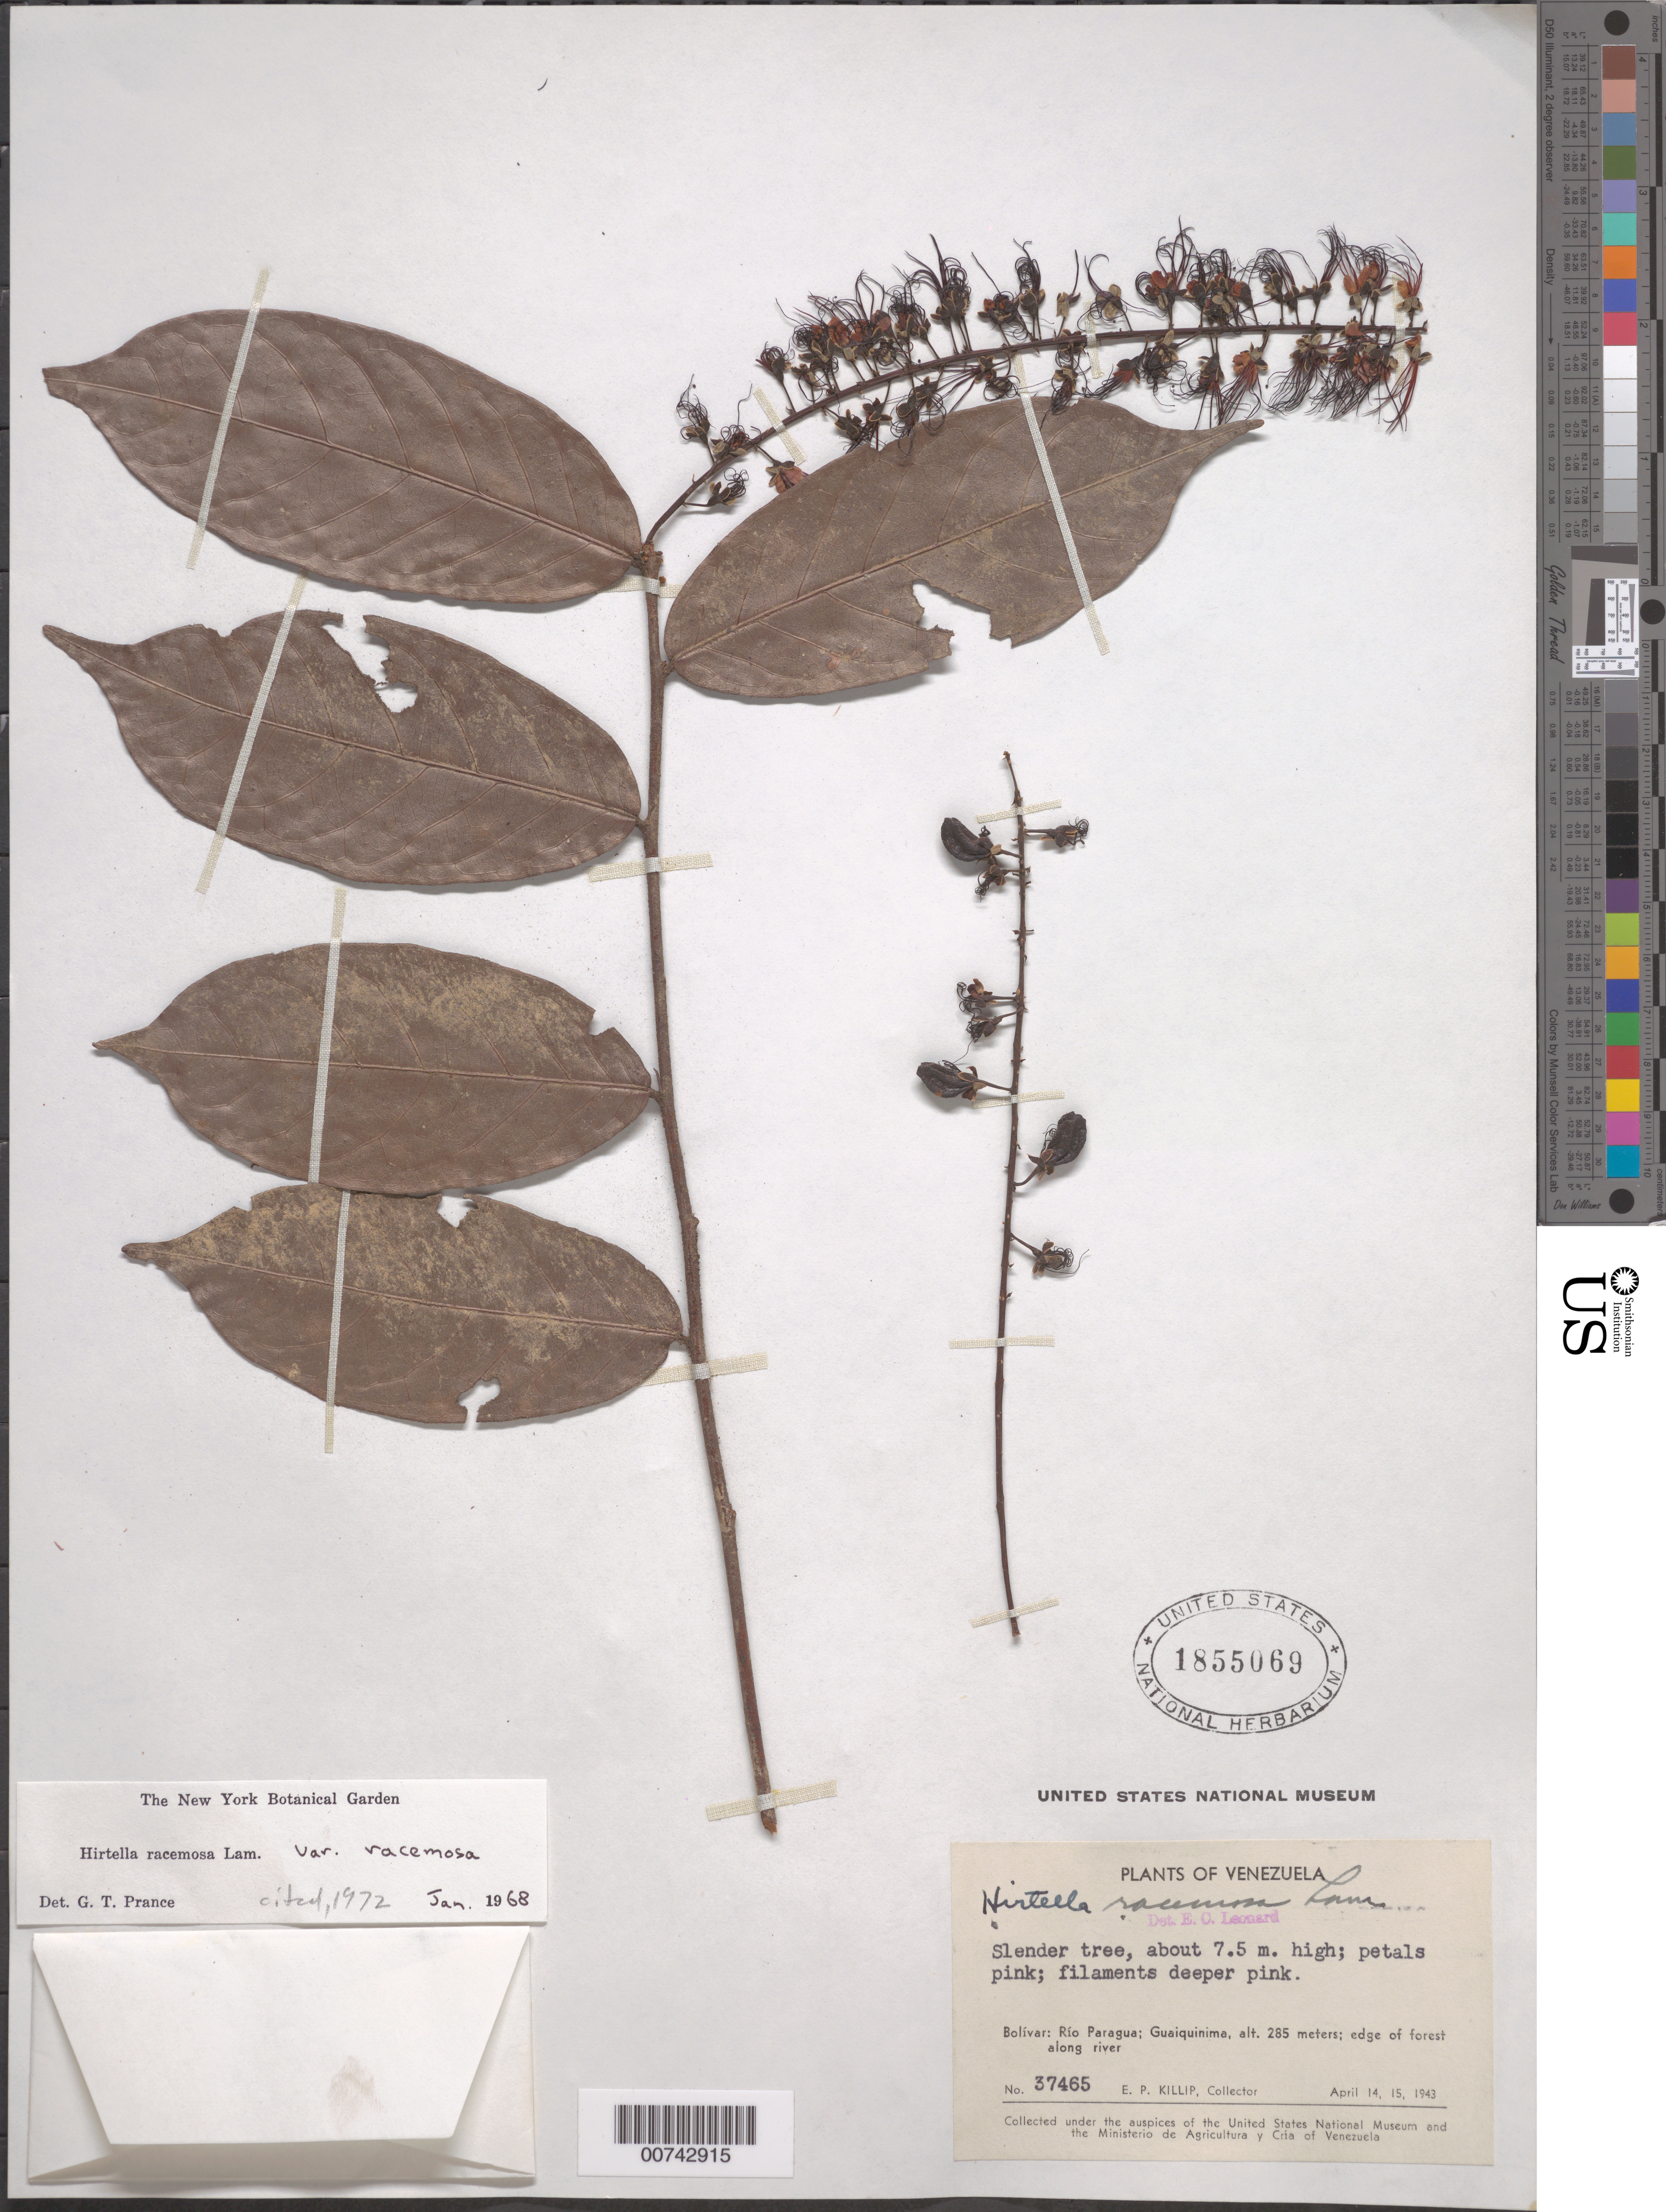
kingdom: Plantae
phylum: Tracheophyta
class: Magnoliopsida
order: Malpighiales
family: Chrysobalanaceae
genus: Hirtella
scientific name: Hirtella racemosa var. racemosa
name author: Lam.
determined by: Leonard, Emery C., (US)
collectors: E. P. Killip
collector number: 37465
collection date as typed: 14-Apr-43 to 15-Apr-43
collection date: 1943-04-14/1943-04-15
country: Venezuela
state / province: Bolívar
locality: Guaiquinima, Río Paragua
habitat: Edge of forest along river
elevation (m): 285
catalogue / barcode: US 1855069